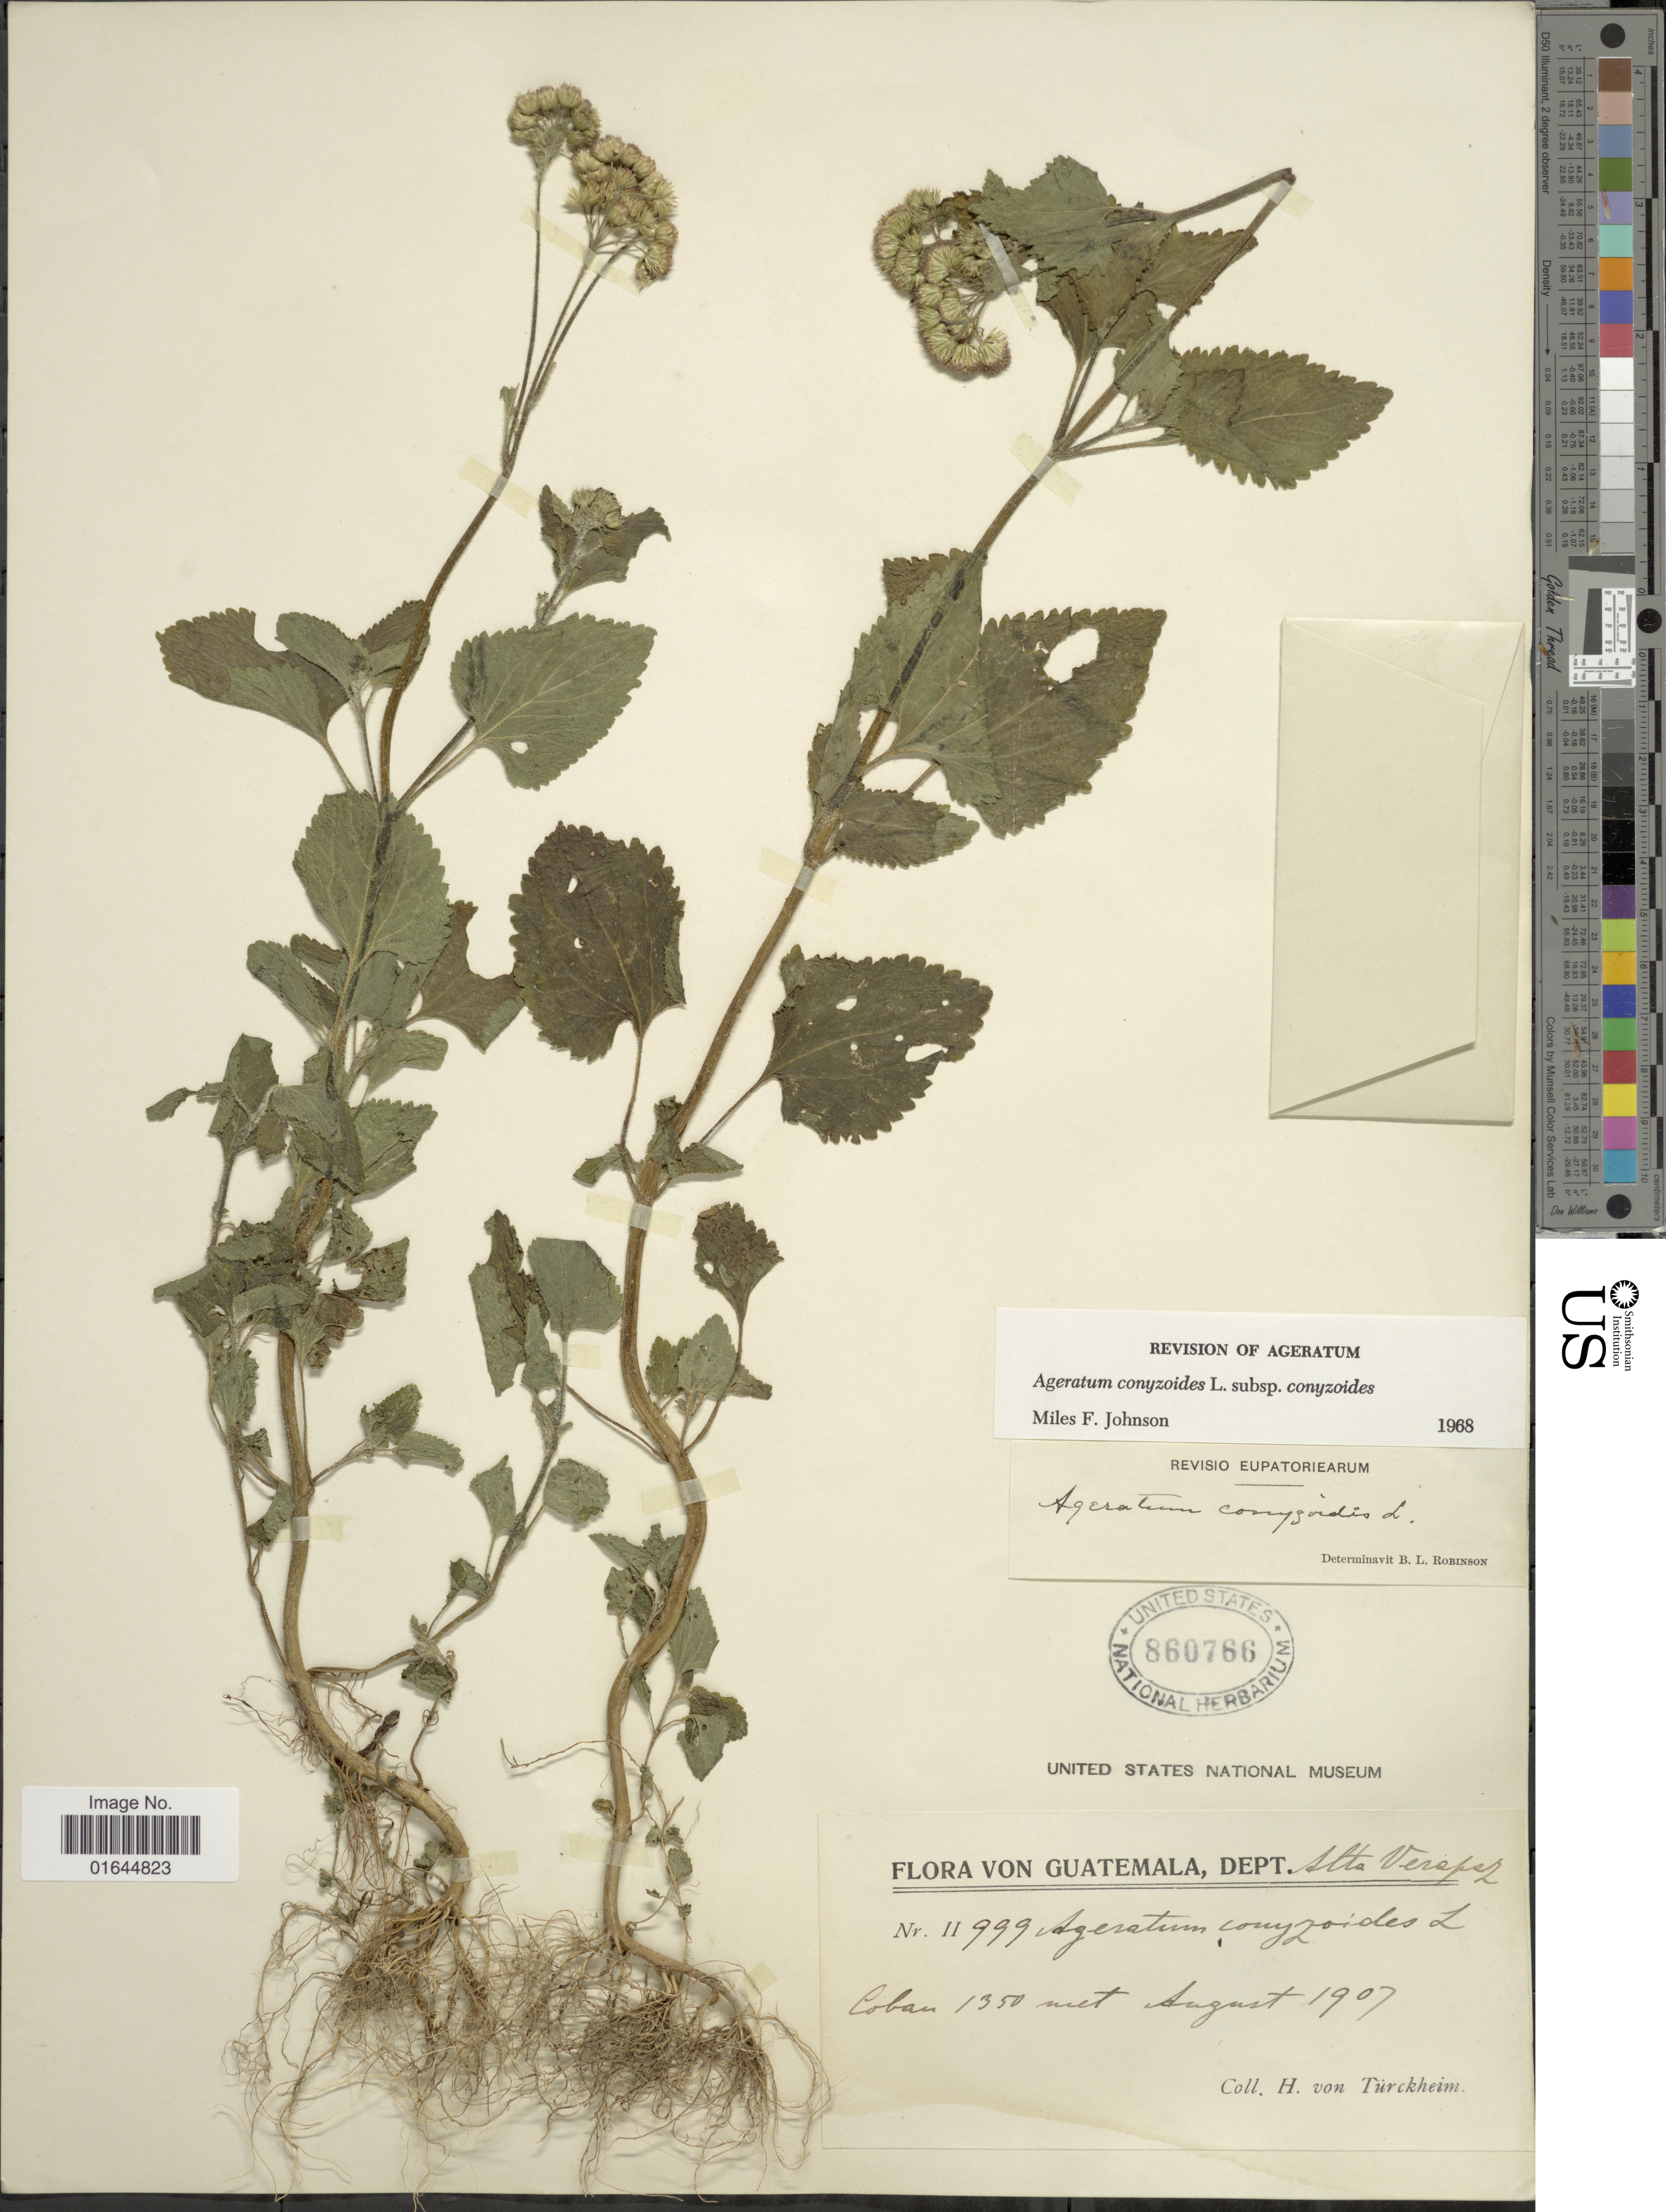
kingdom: Plantae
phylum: Tracheophyta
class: Magnoliopsida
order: Asterales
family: Asteraceae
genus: Ageratum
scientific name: Ageratum houstonianum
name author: Mill.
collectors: H. von Türckheim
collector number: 11999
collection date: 1907-08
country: Guatemala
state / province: Alta Verapaz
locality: Guatemala, Dept. Alta Verapaz, Coban.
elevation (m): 1350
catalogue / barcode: US 860766